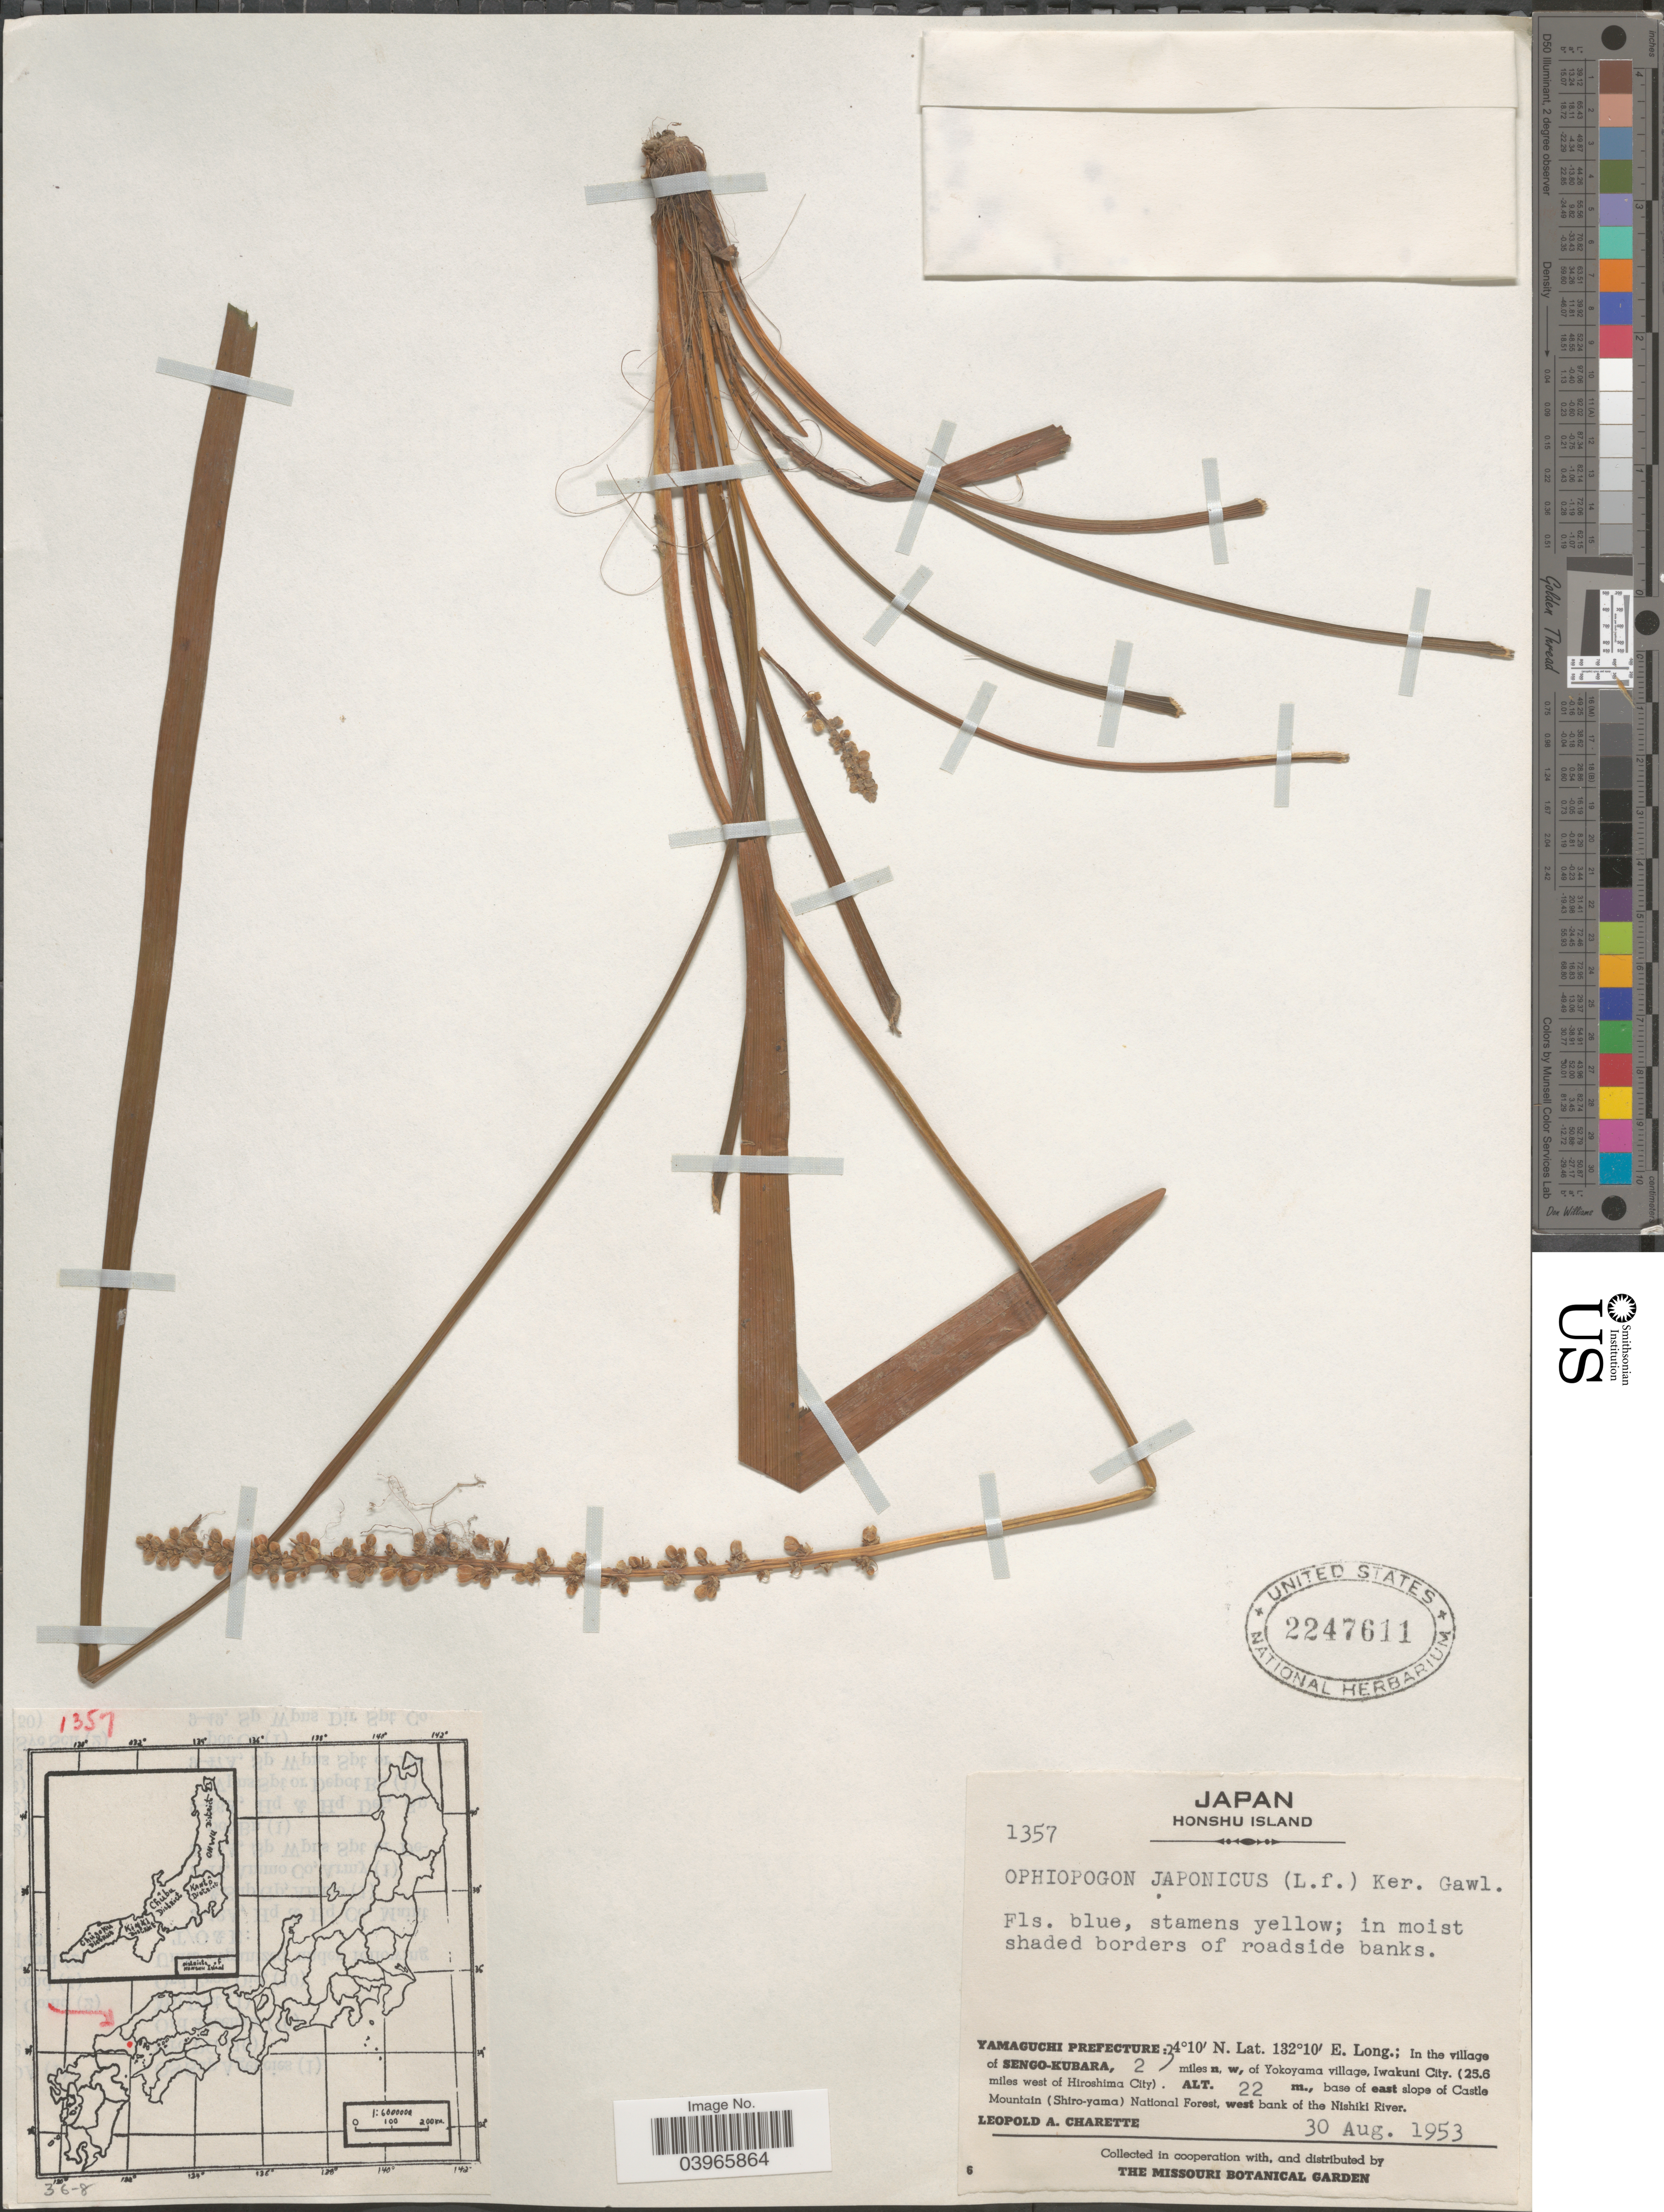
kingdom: Plantae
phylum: Tracheophyta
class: Liliopsida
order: Asparagales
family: Asparagaceae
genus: Ophiopogon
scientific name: Ophiopogon sp.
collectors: L. A. Charette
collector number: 1357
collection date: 1953-08-30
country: Japan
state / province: Yamaguti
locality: Honshu Island. Yamaguchi Prefecture: In the village of Sengo-Kubara, 2 miles n. w, of Yokoyama village, Iwakuni City. (25.6 miles west of Hiroshima City). Base of east slope of Castle Mountain (Shiro-yama) National Forest, west bank of the Nishiki River.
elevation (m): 22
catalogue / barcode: US 2247611